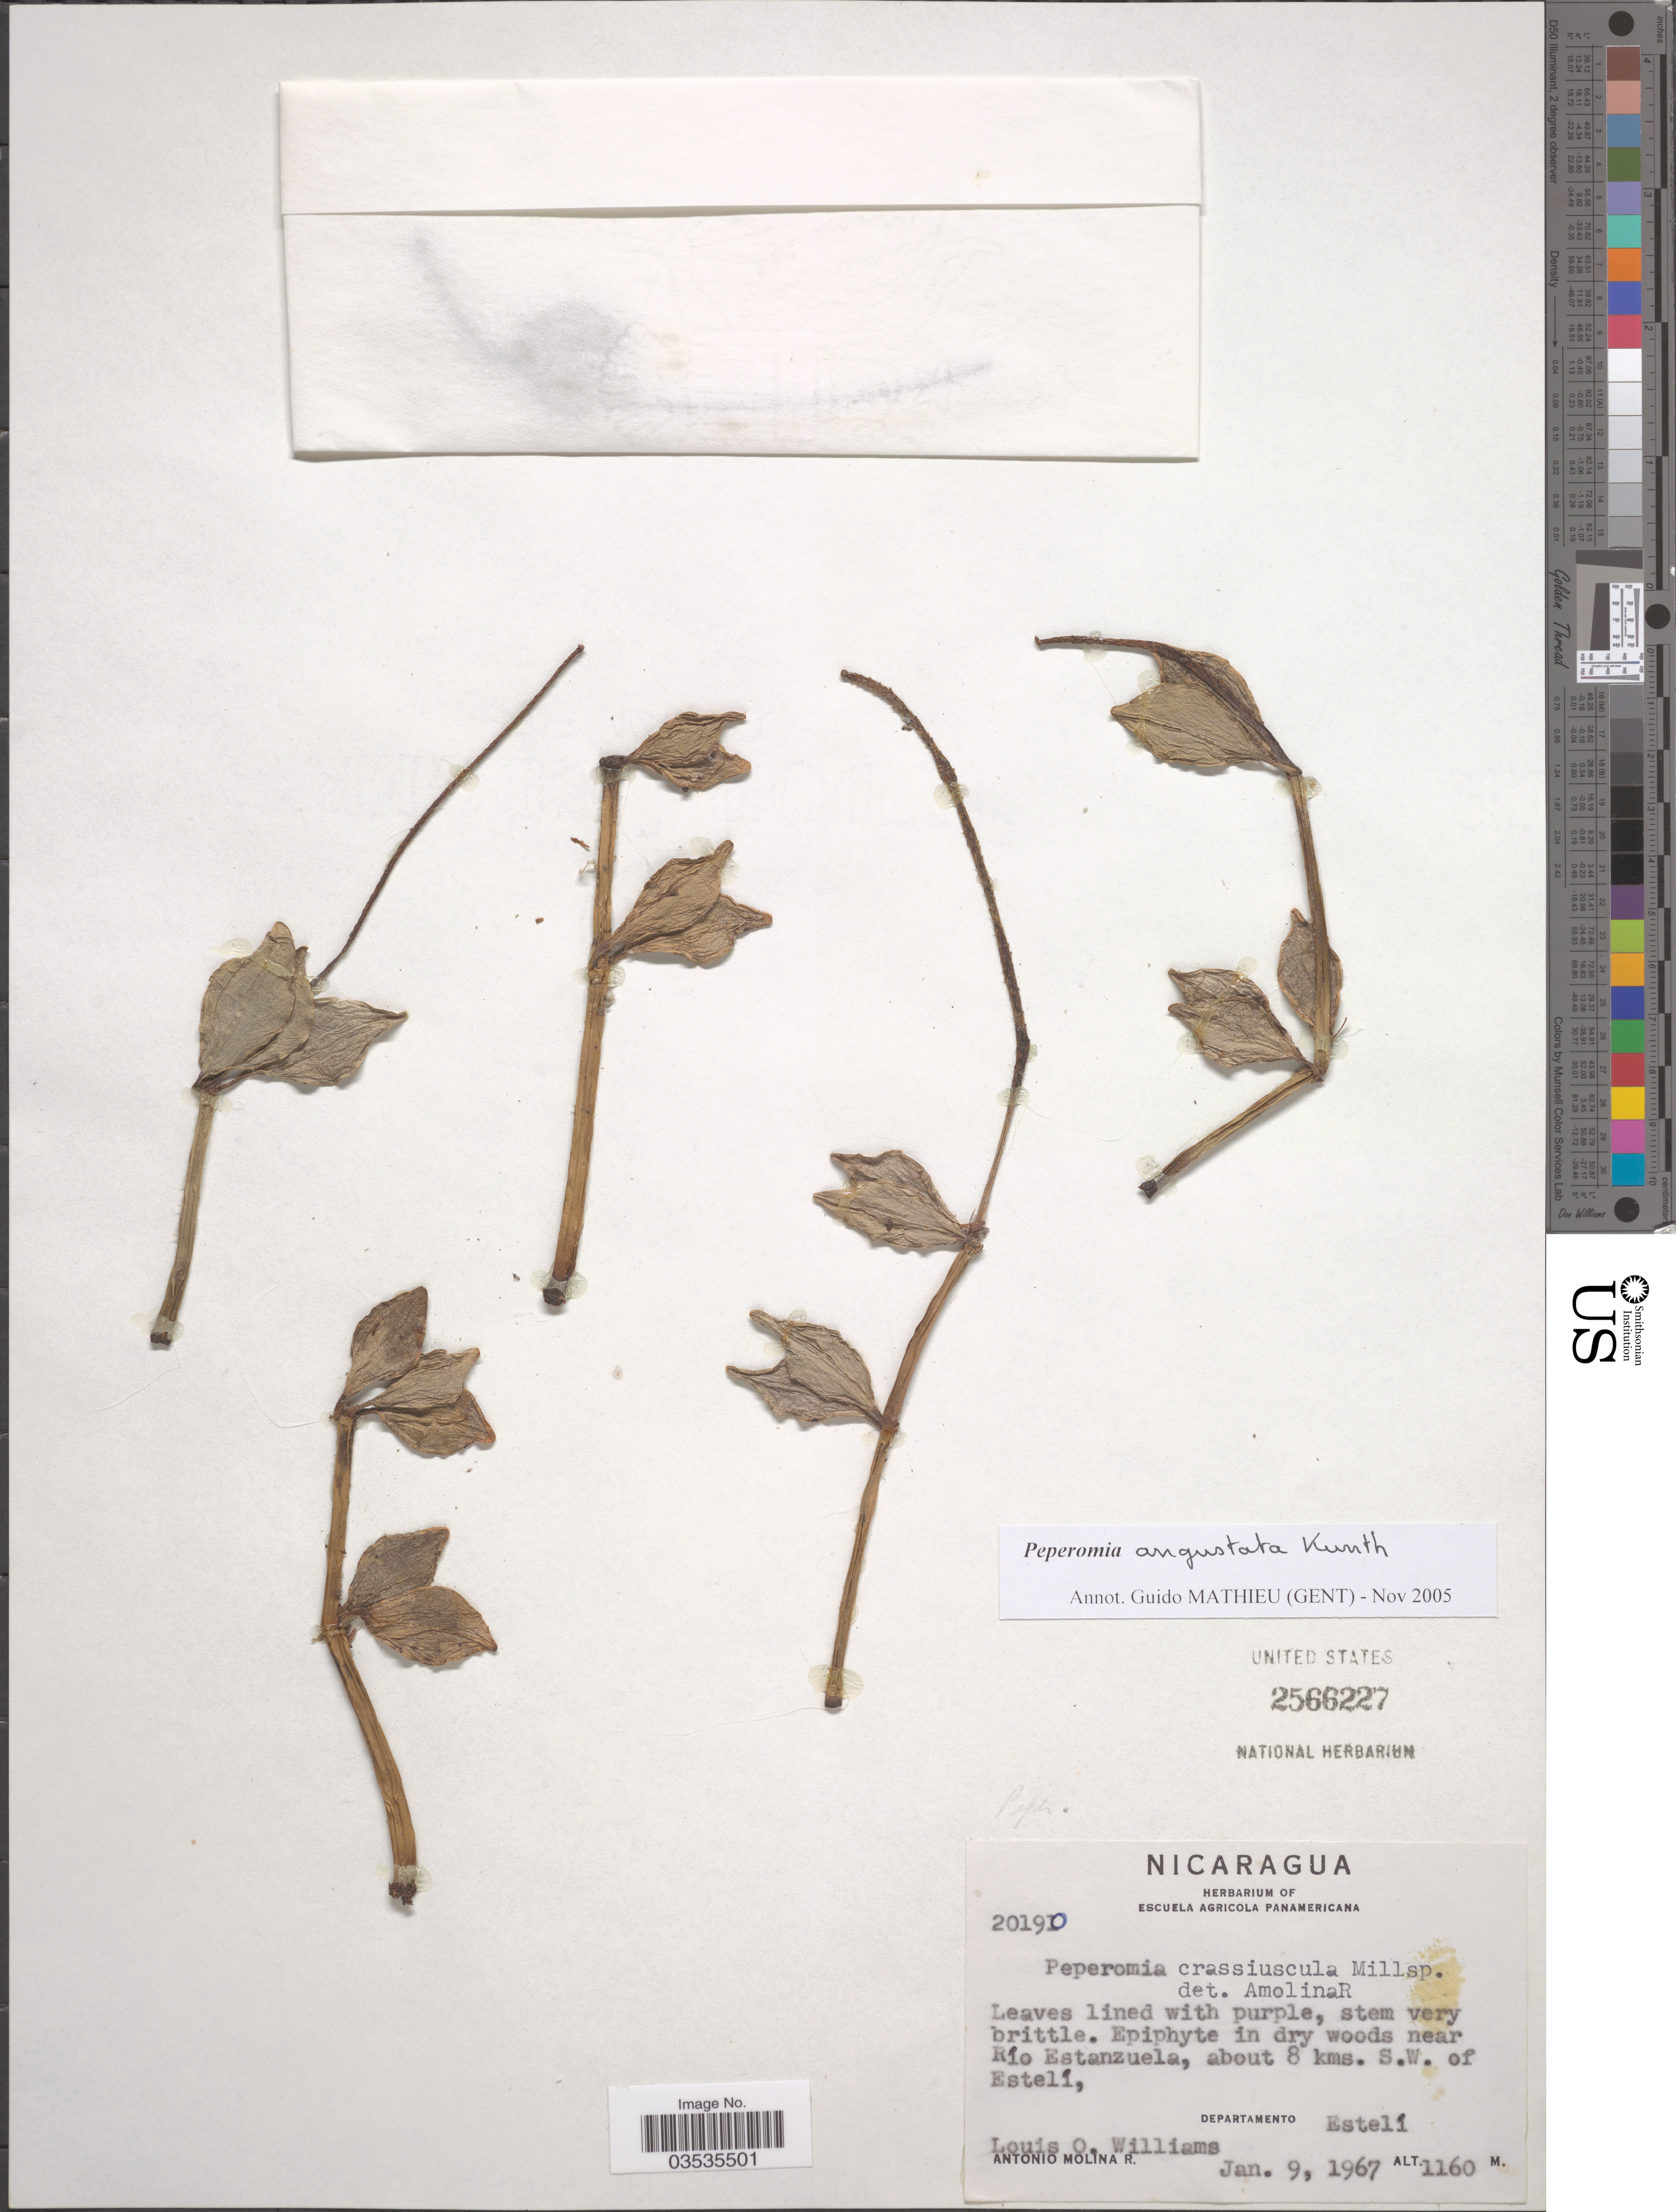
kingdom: Plantae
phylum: Tracheophyta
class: Magnoliopsida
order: Piperales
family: Piperaceae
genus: Peperomia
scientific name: Peperomia angustata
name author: Kunth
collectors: L. O. Williams & A. Molina R.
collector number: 20190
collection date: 1967-01-09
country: Nicaragua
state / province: Esteli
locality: Near Río Estanzuela, about 8 kms. S. W. of Estelí, Departamento Estelí.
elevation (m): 1160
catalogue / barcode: US 2566227